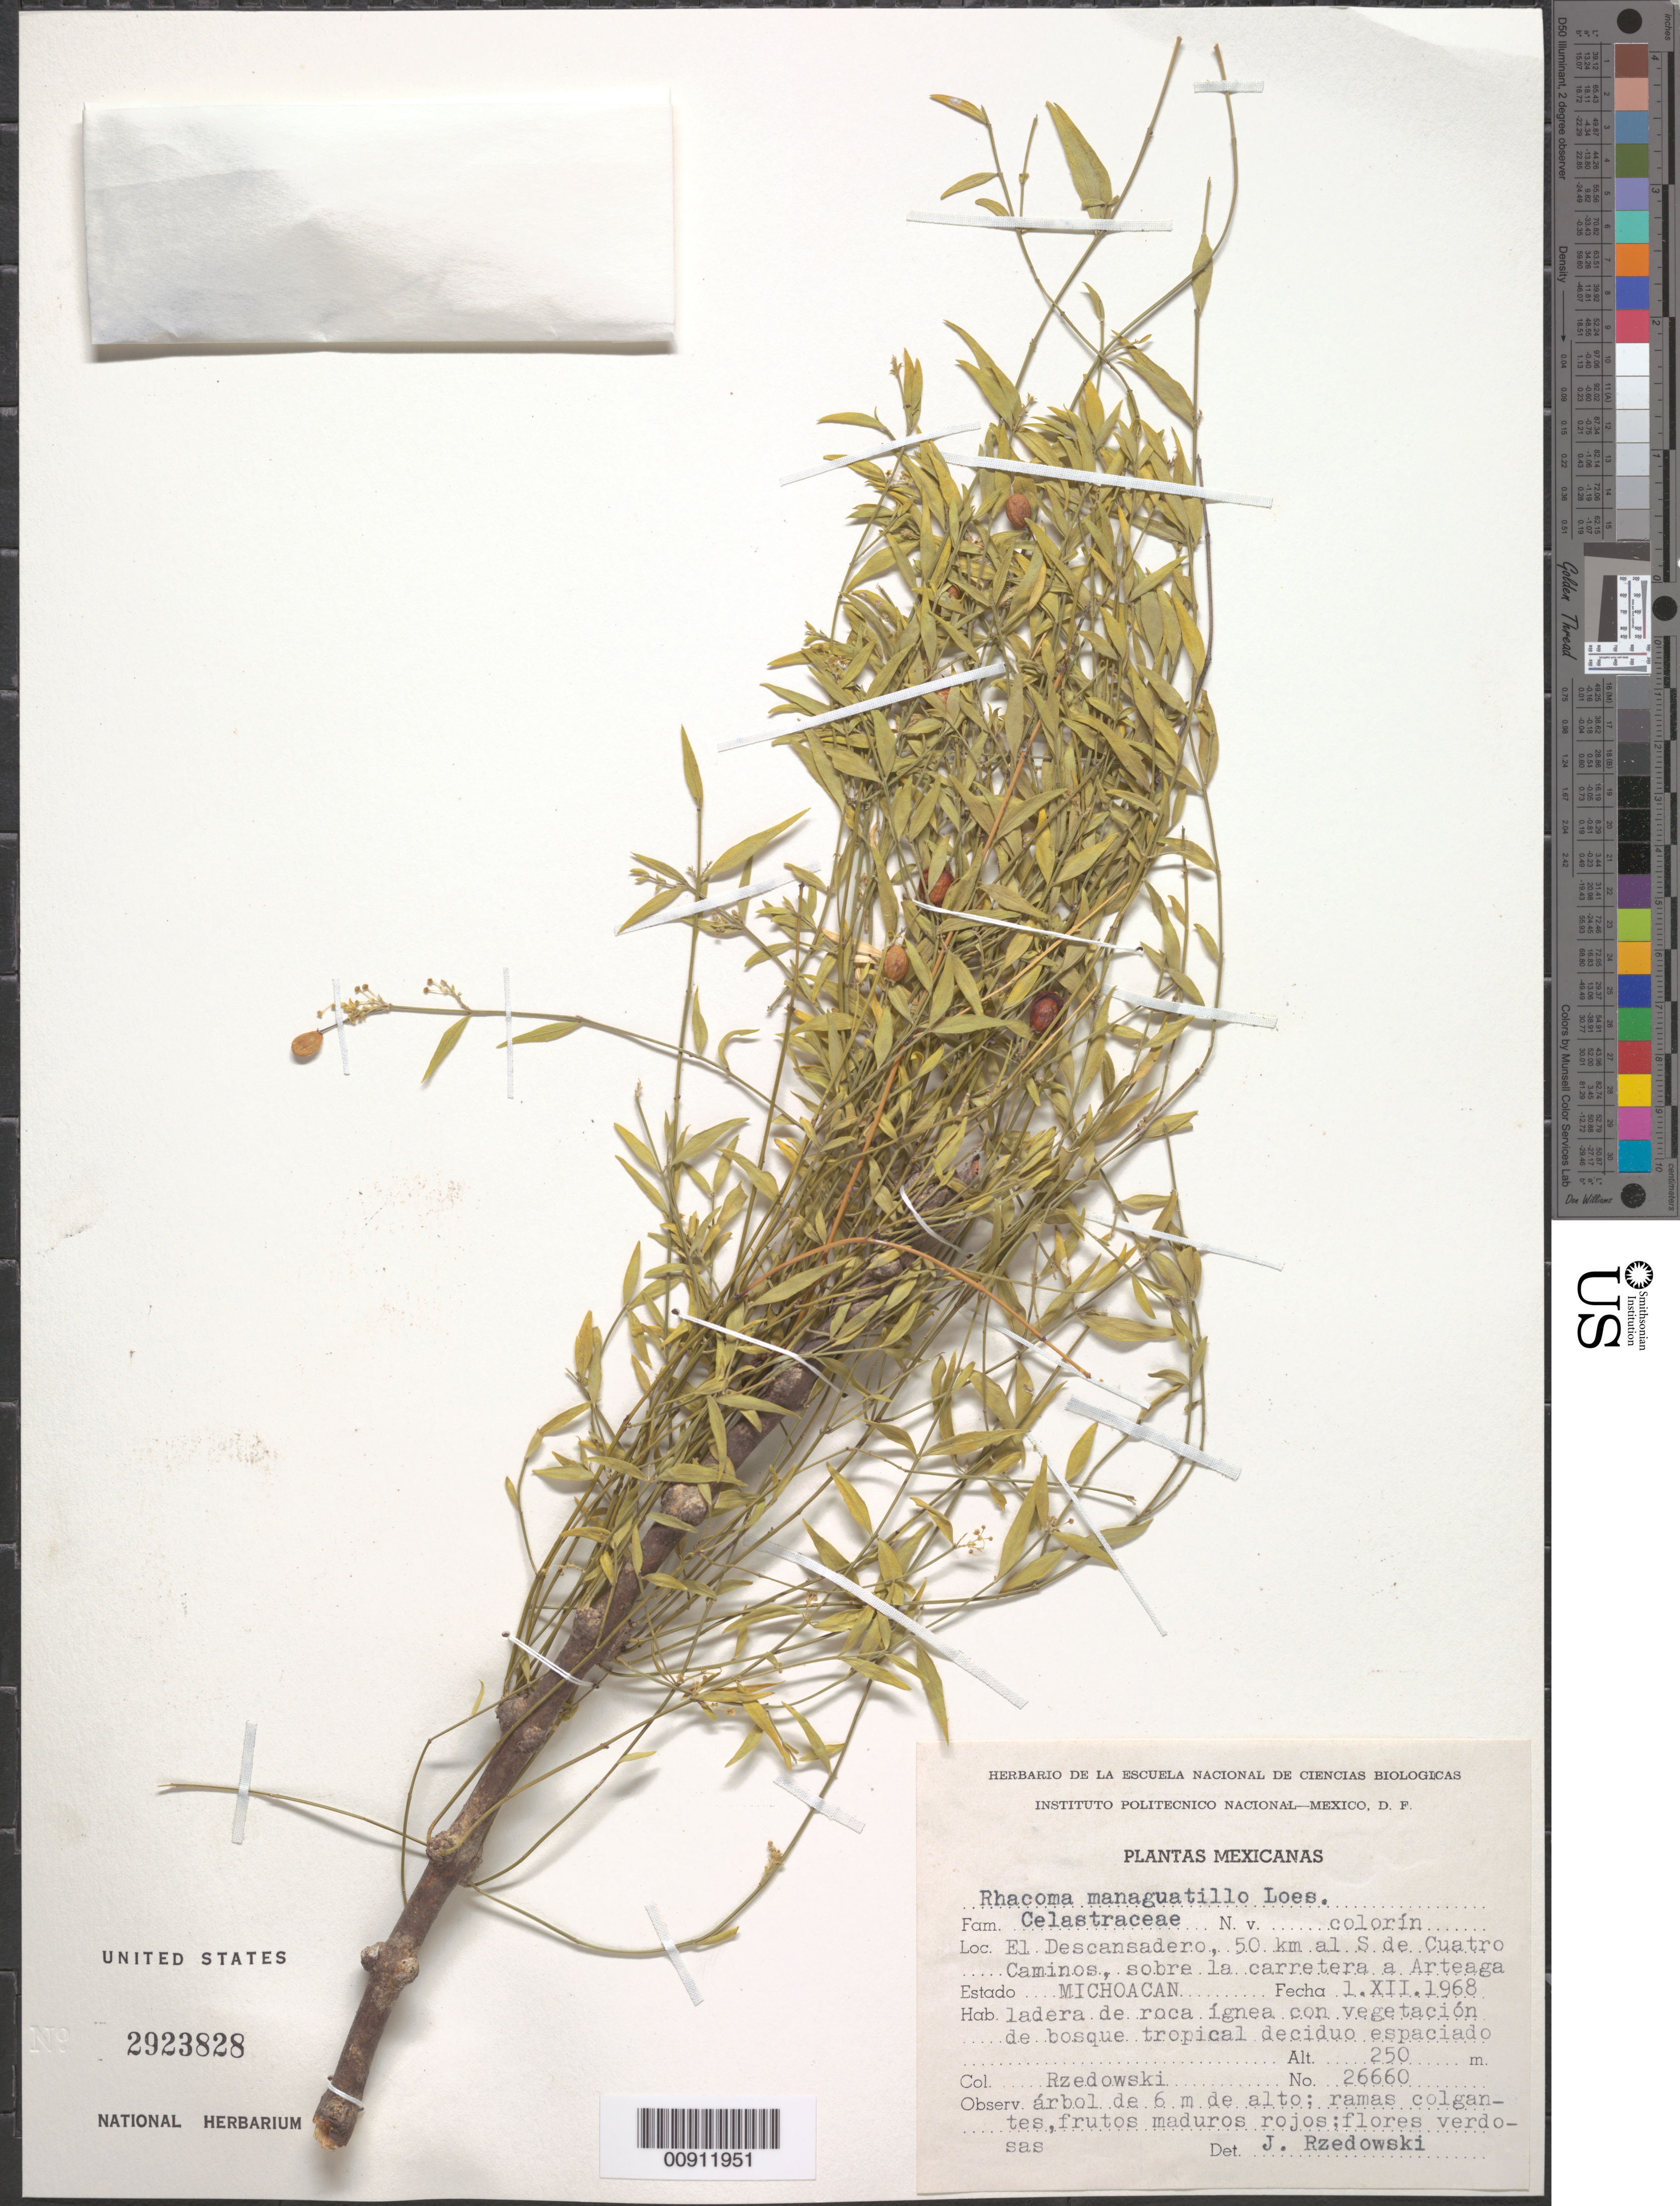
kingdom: Plantae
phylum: Tracheophyta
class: Magnoliopsida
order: Celastrales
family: Celastraceae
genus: Crossopetalum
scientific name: Crossopetalum managuatillo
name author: (Loes.) Lundell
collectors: J. Rzedowski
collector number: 26660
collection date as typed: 01 Dec 1968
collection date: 1968-12-01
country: Mexico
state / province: Michoacán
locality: El Descansadero, 50 km al S de Cuatro Caminos, Sobre la carretera a Arteaga, Michoacán.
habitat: Ladera de roca ígnea con vegetación de bosque tropical deciduo espaciado.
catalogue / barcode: US 2923828